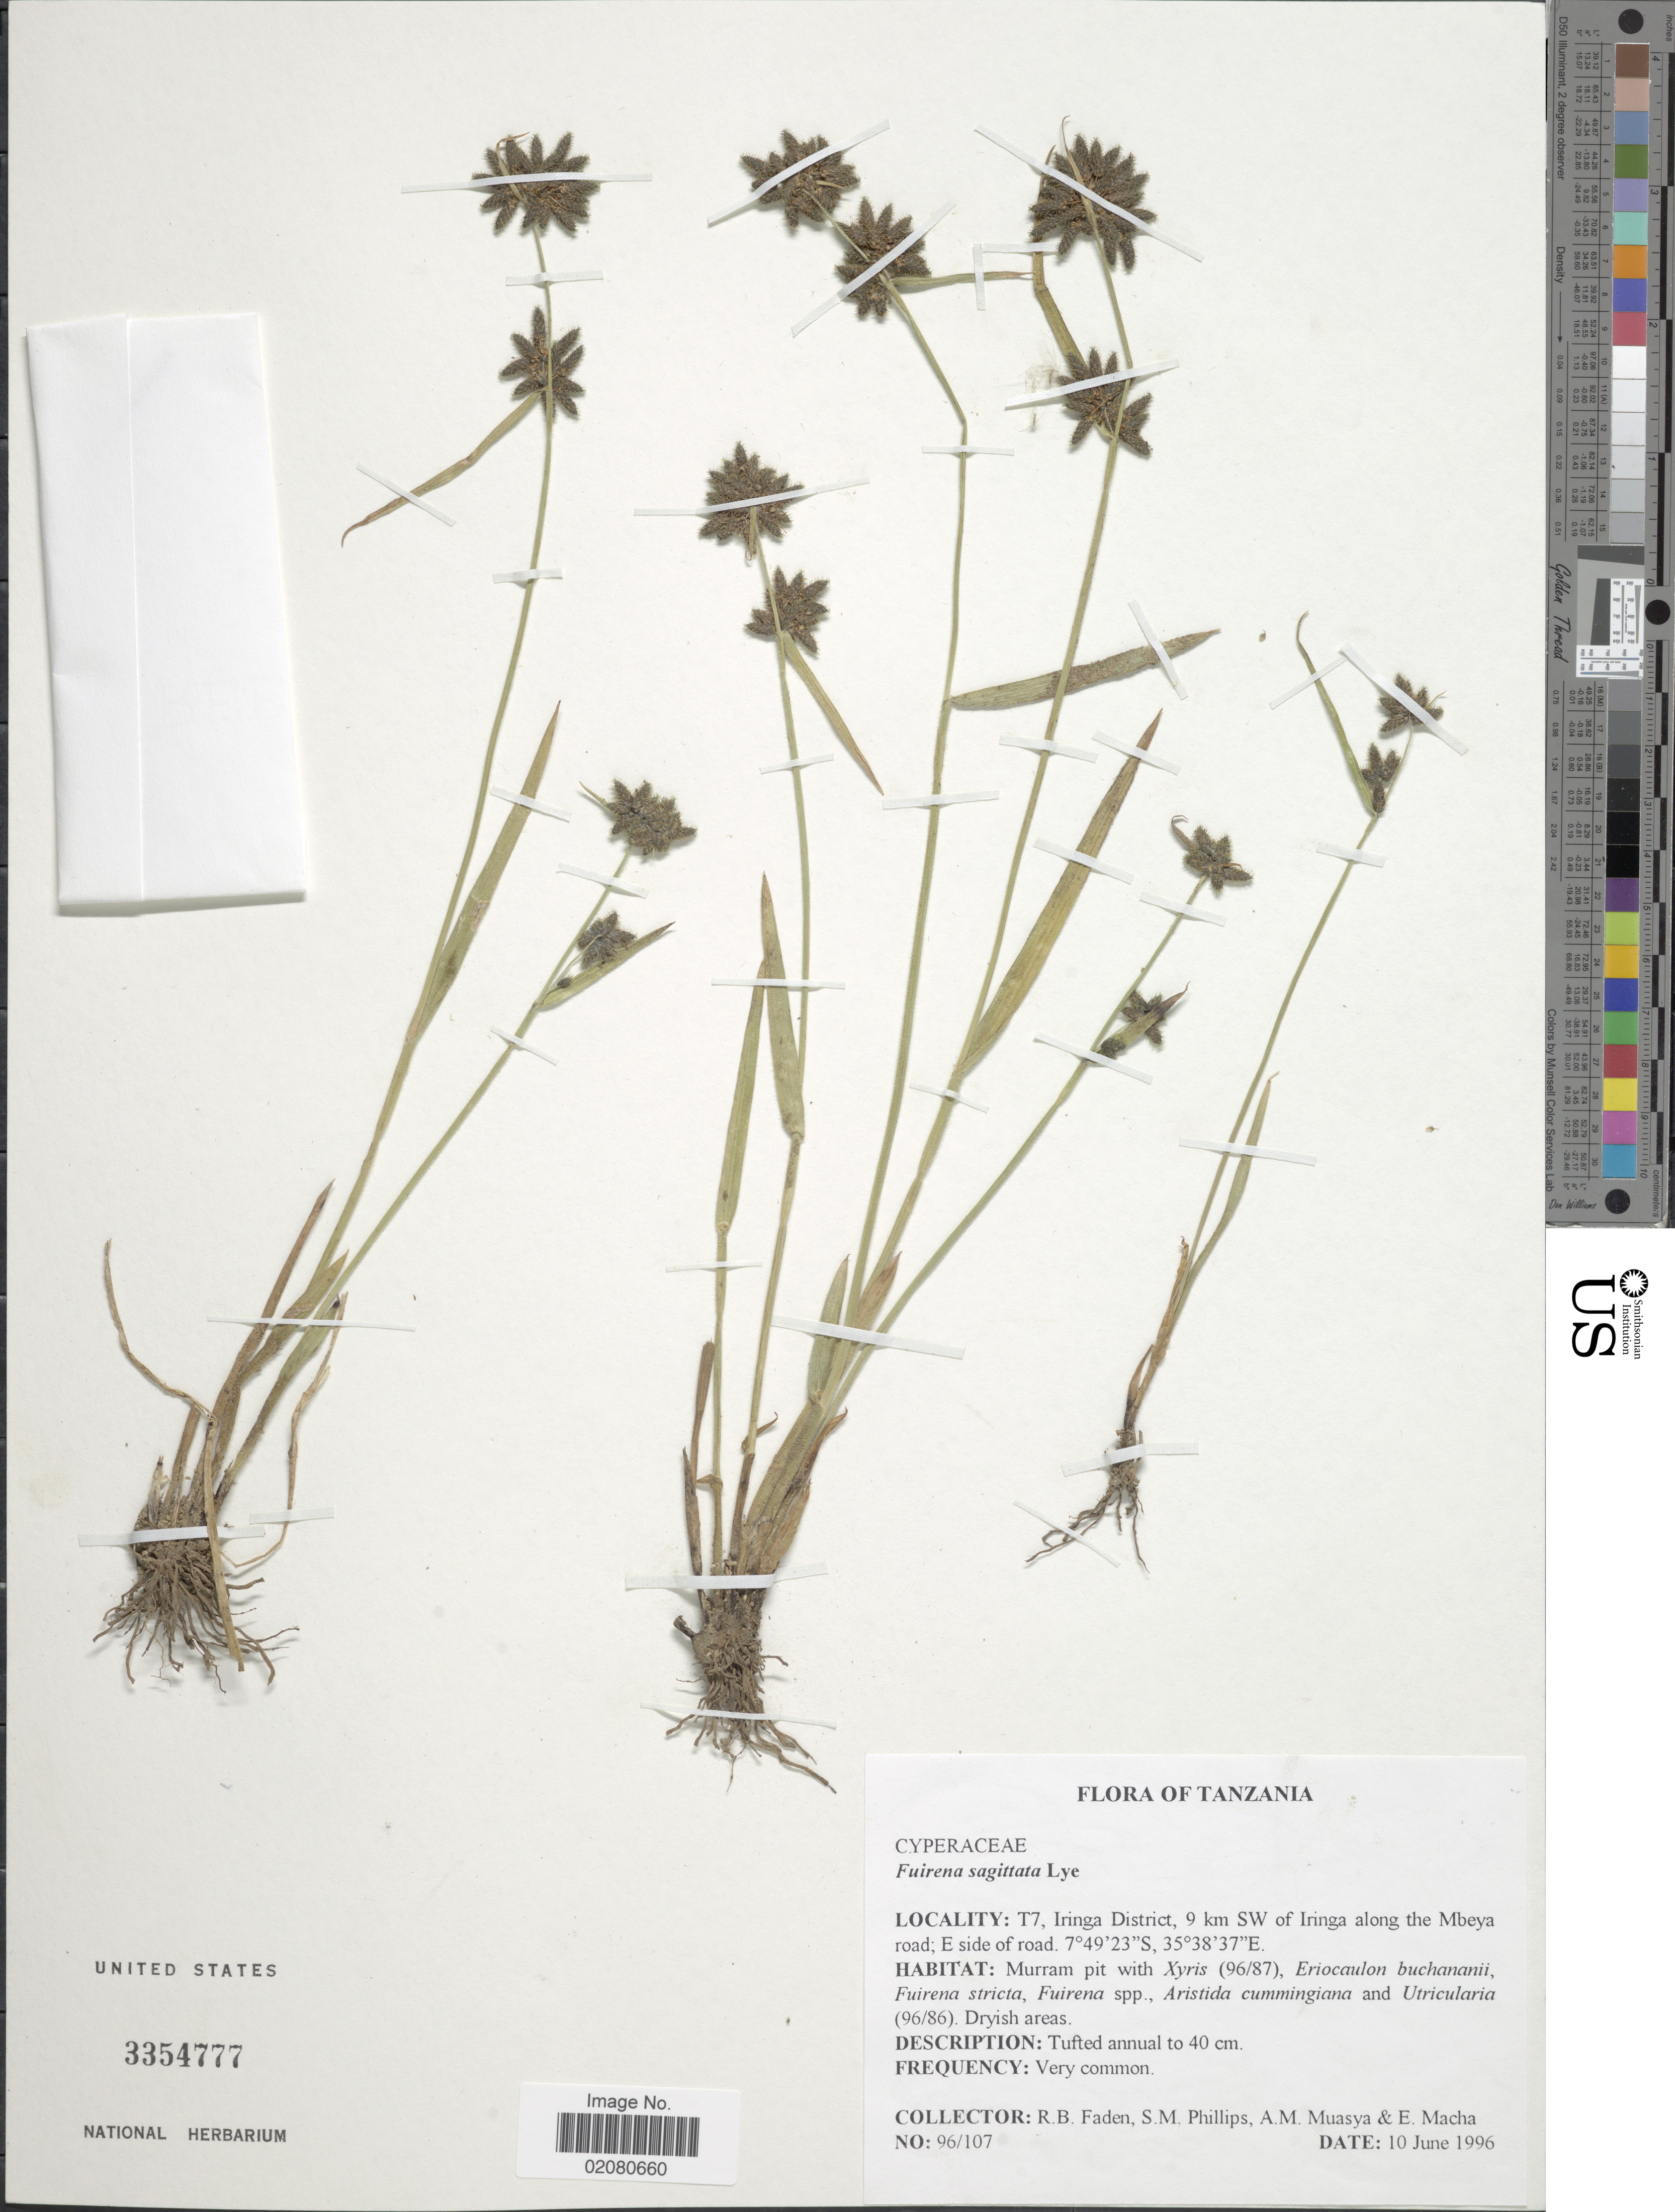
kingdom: Plantae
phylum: Tracheophyta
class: Liliopsida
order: Poales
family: Cyperaceae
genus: Fuirena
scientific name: Fuirena sagittata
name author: Lye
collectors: R. B. Faden, S. M. Phillips, A. Muasya & E. Macha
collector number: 96/107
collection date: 1996-06-10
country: Tanzania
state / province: Iringa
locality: Tanzania, T7, Iringa District, 9 km SW of Iringa along the Mbeya road; E side of road.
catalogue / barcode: US 3354777